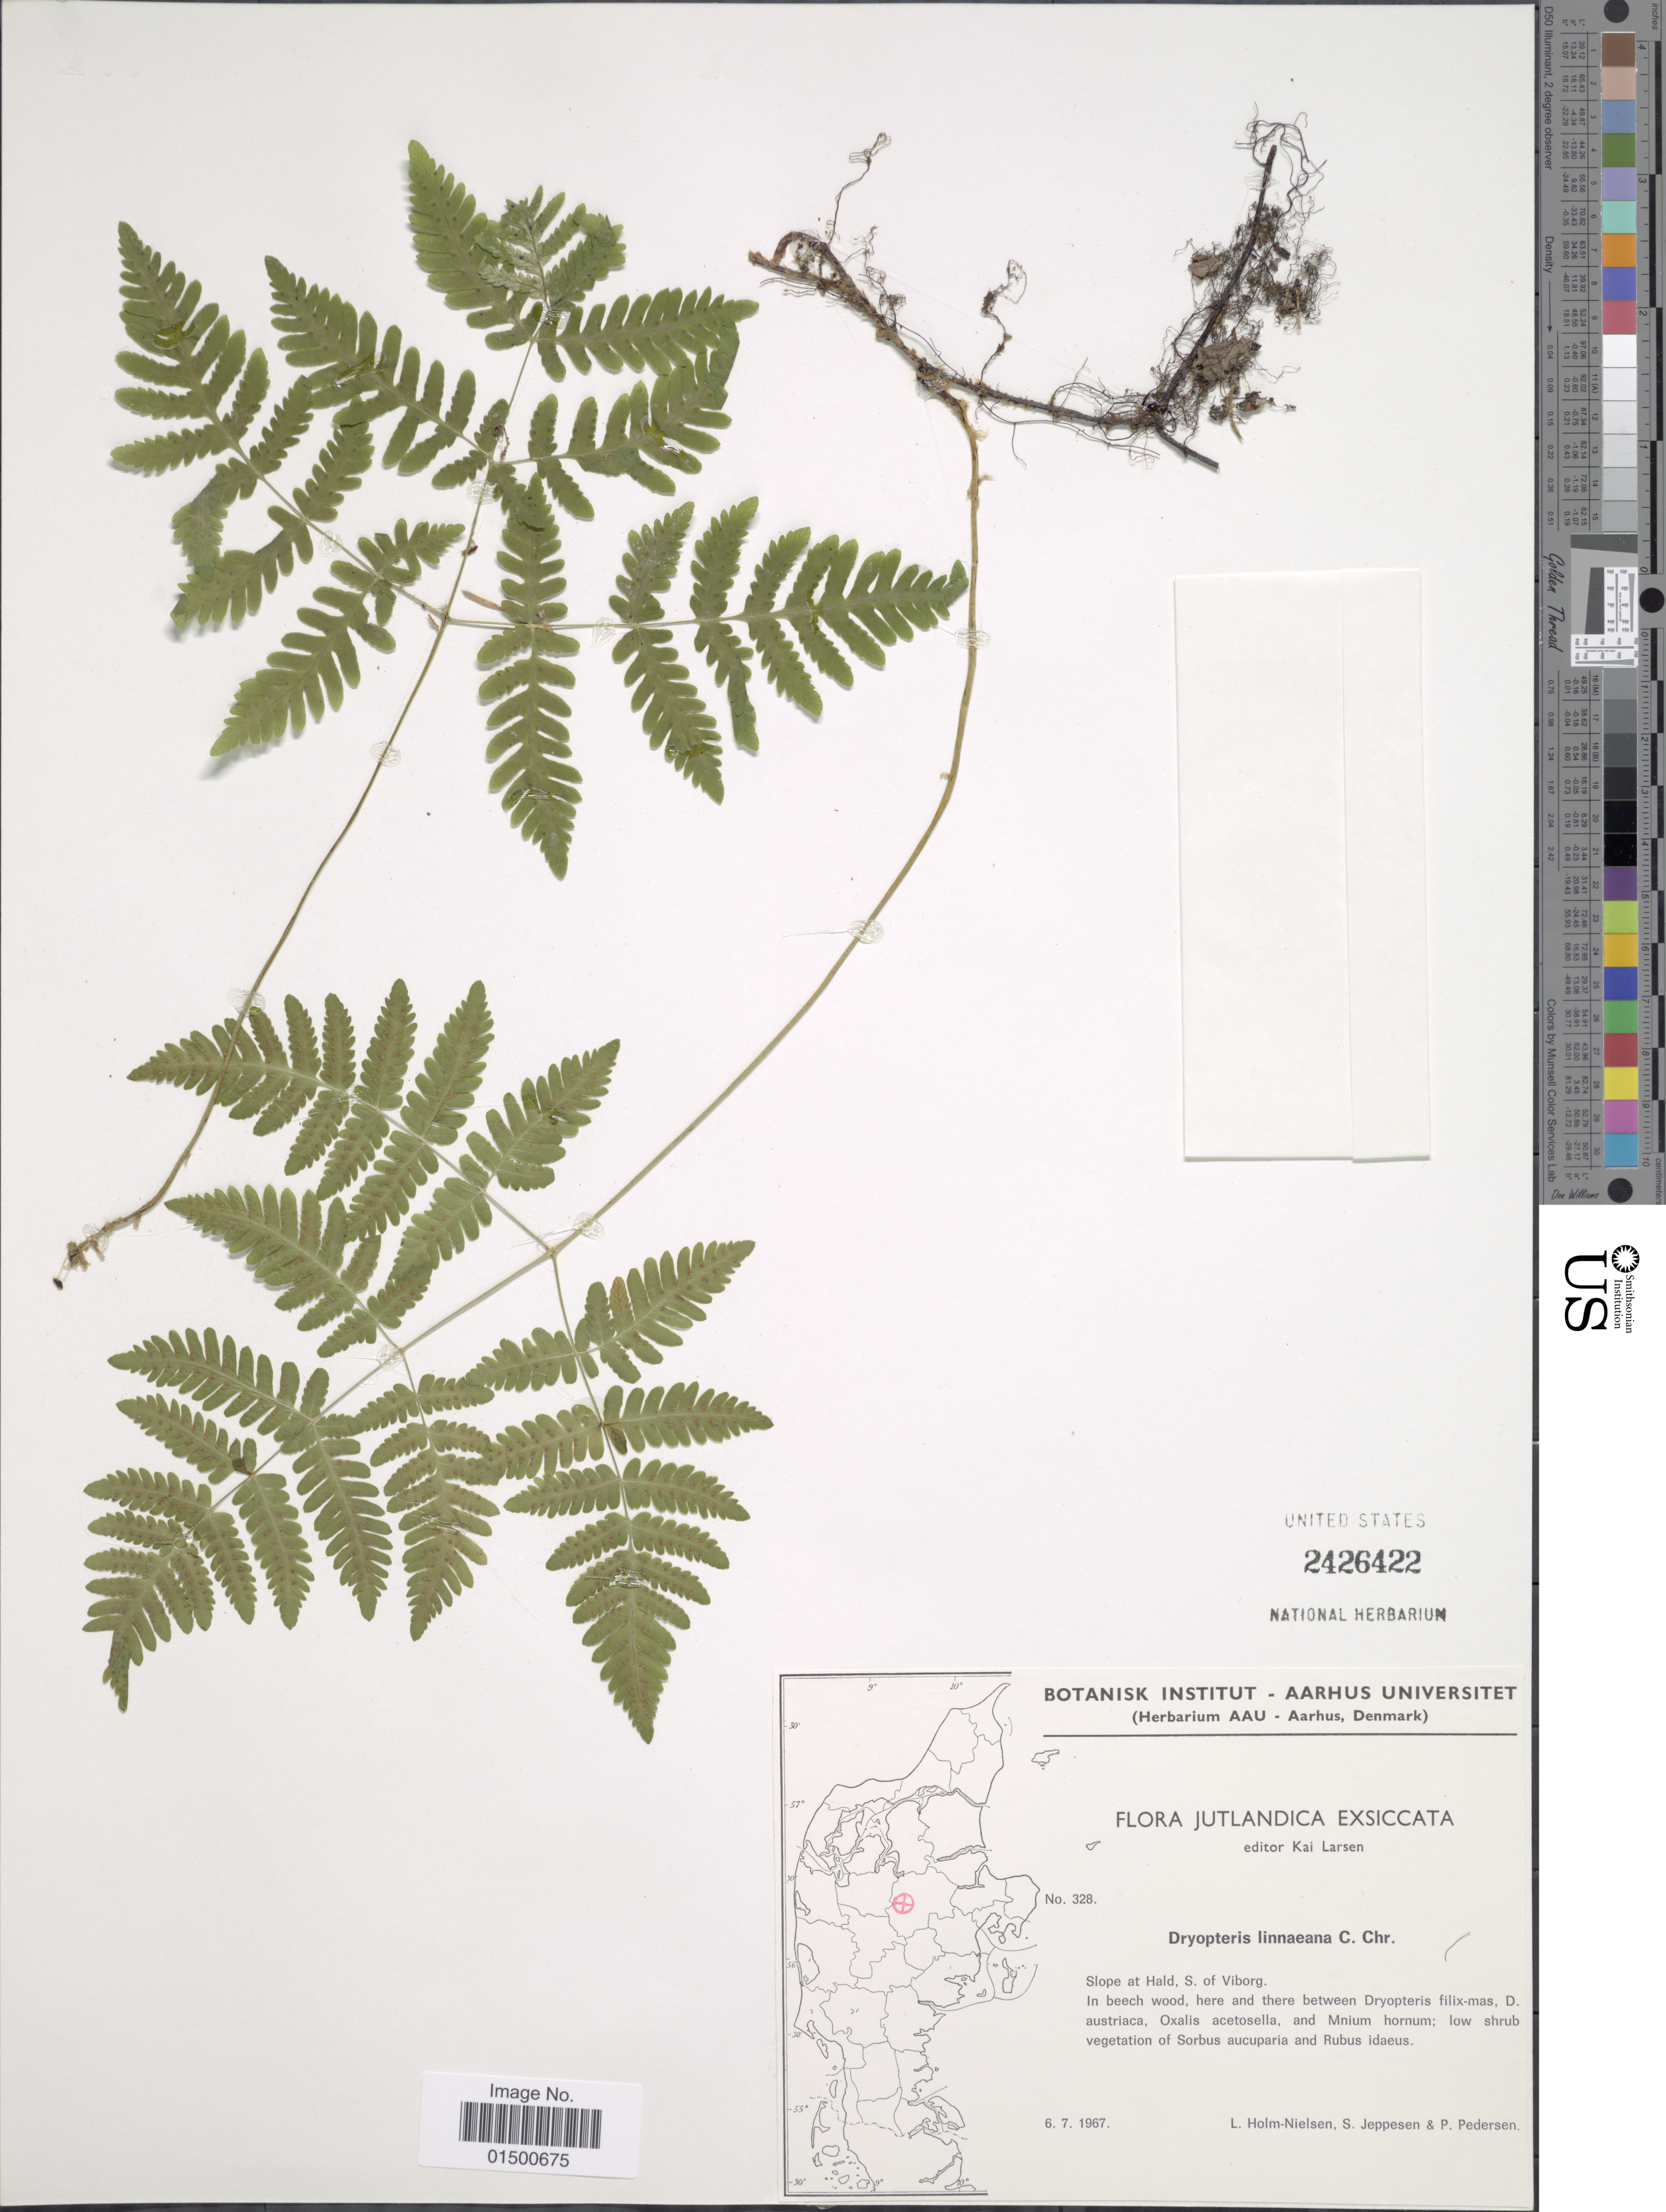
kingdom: Plantae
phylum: Tracheophyta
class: Polypodiopsida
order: Polypodiales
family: Cystopteridaceae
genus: Gymnocarpium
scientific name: Gymnocarpium disjunctum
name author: (Rupr.) Ching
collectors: L. B. Holm-Nielsen, S. Jeppesen & P. Pedersen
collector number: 328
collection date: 1967-07-06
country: Denmark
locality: Slope at Hald, S. of Viborg, in beach wood, here and there between Dryopteris filix-mas, D. austriaca, Oxalis acetosella, and Mnium hornum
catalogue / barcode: US 2426422